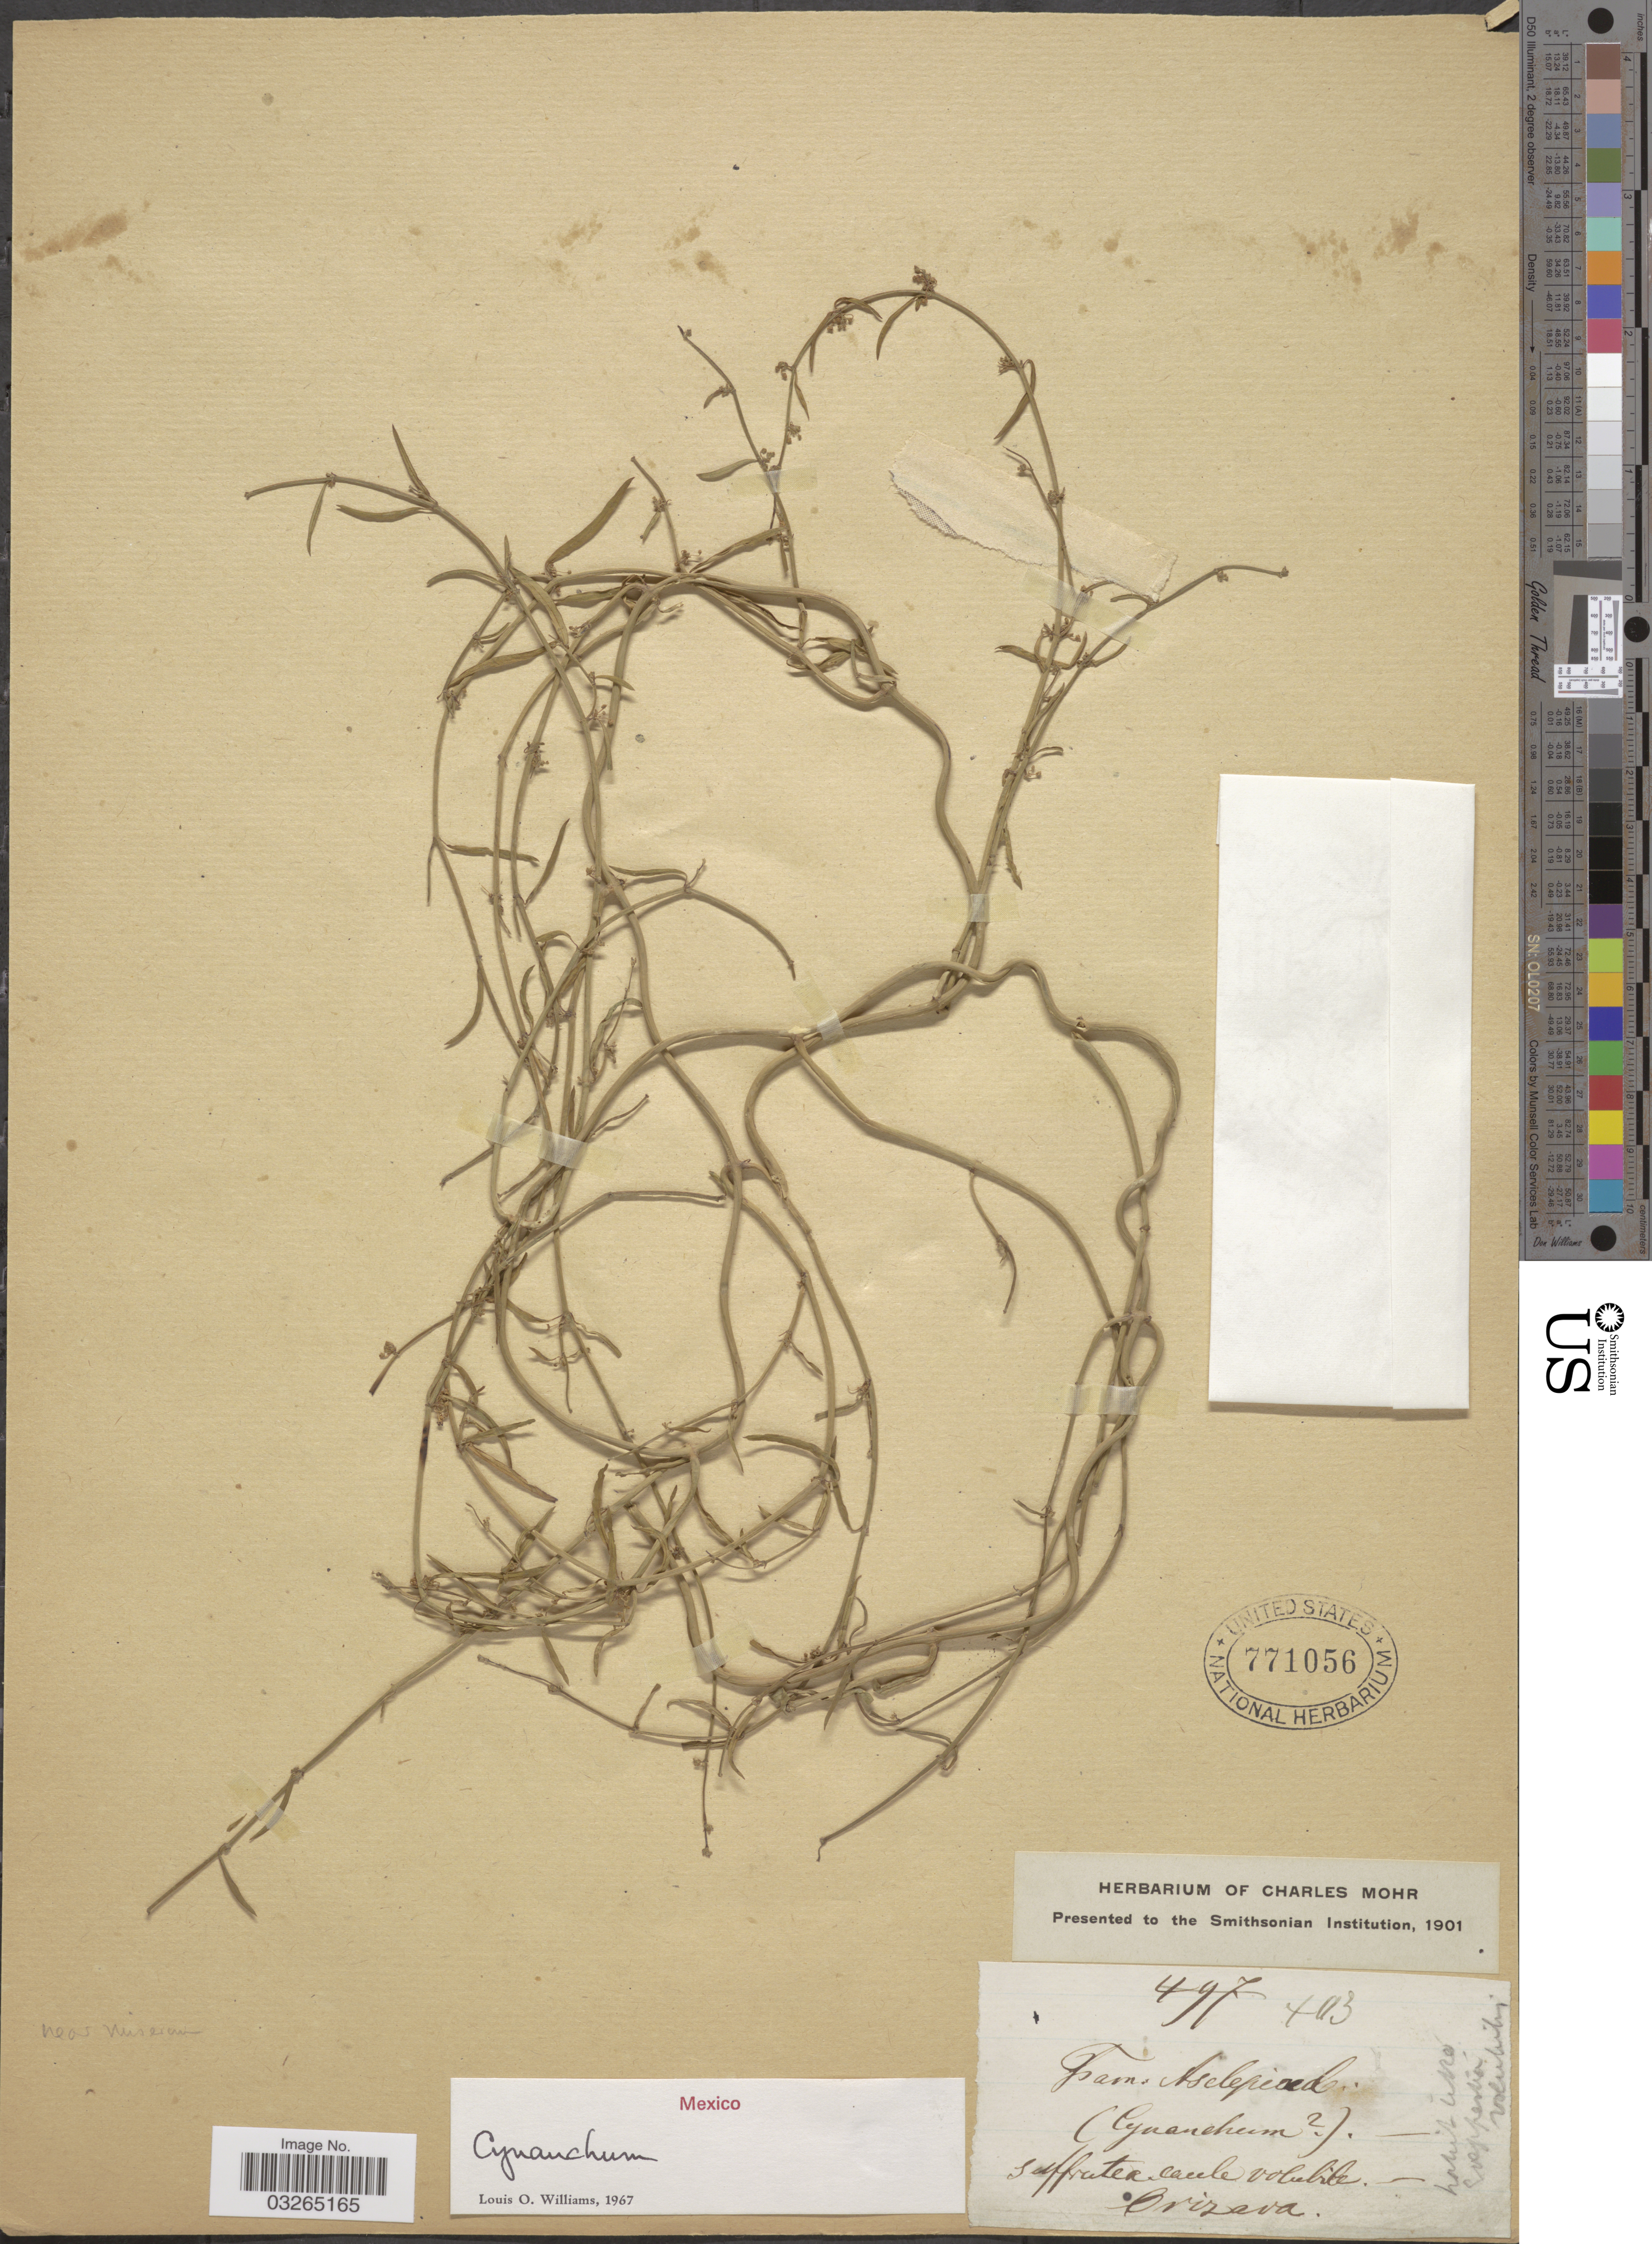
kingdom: Plantae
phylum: Tracheophyta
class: Magnoliopsida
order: Gentianales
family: Apocynaceae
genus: Vincetoxicum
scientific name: Vincetoxicum sp.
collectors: ex herb. Charles Mohr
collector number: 403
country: Mexico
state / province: Veracruz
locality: Orizava.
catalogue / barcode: US 771056